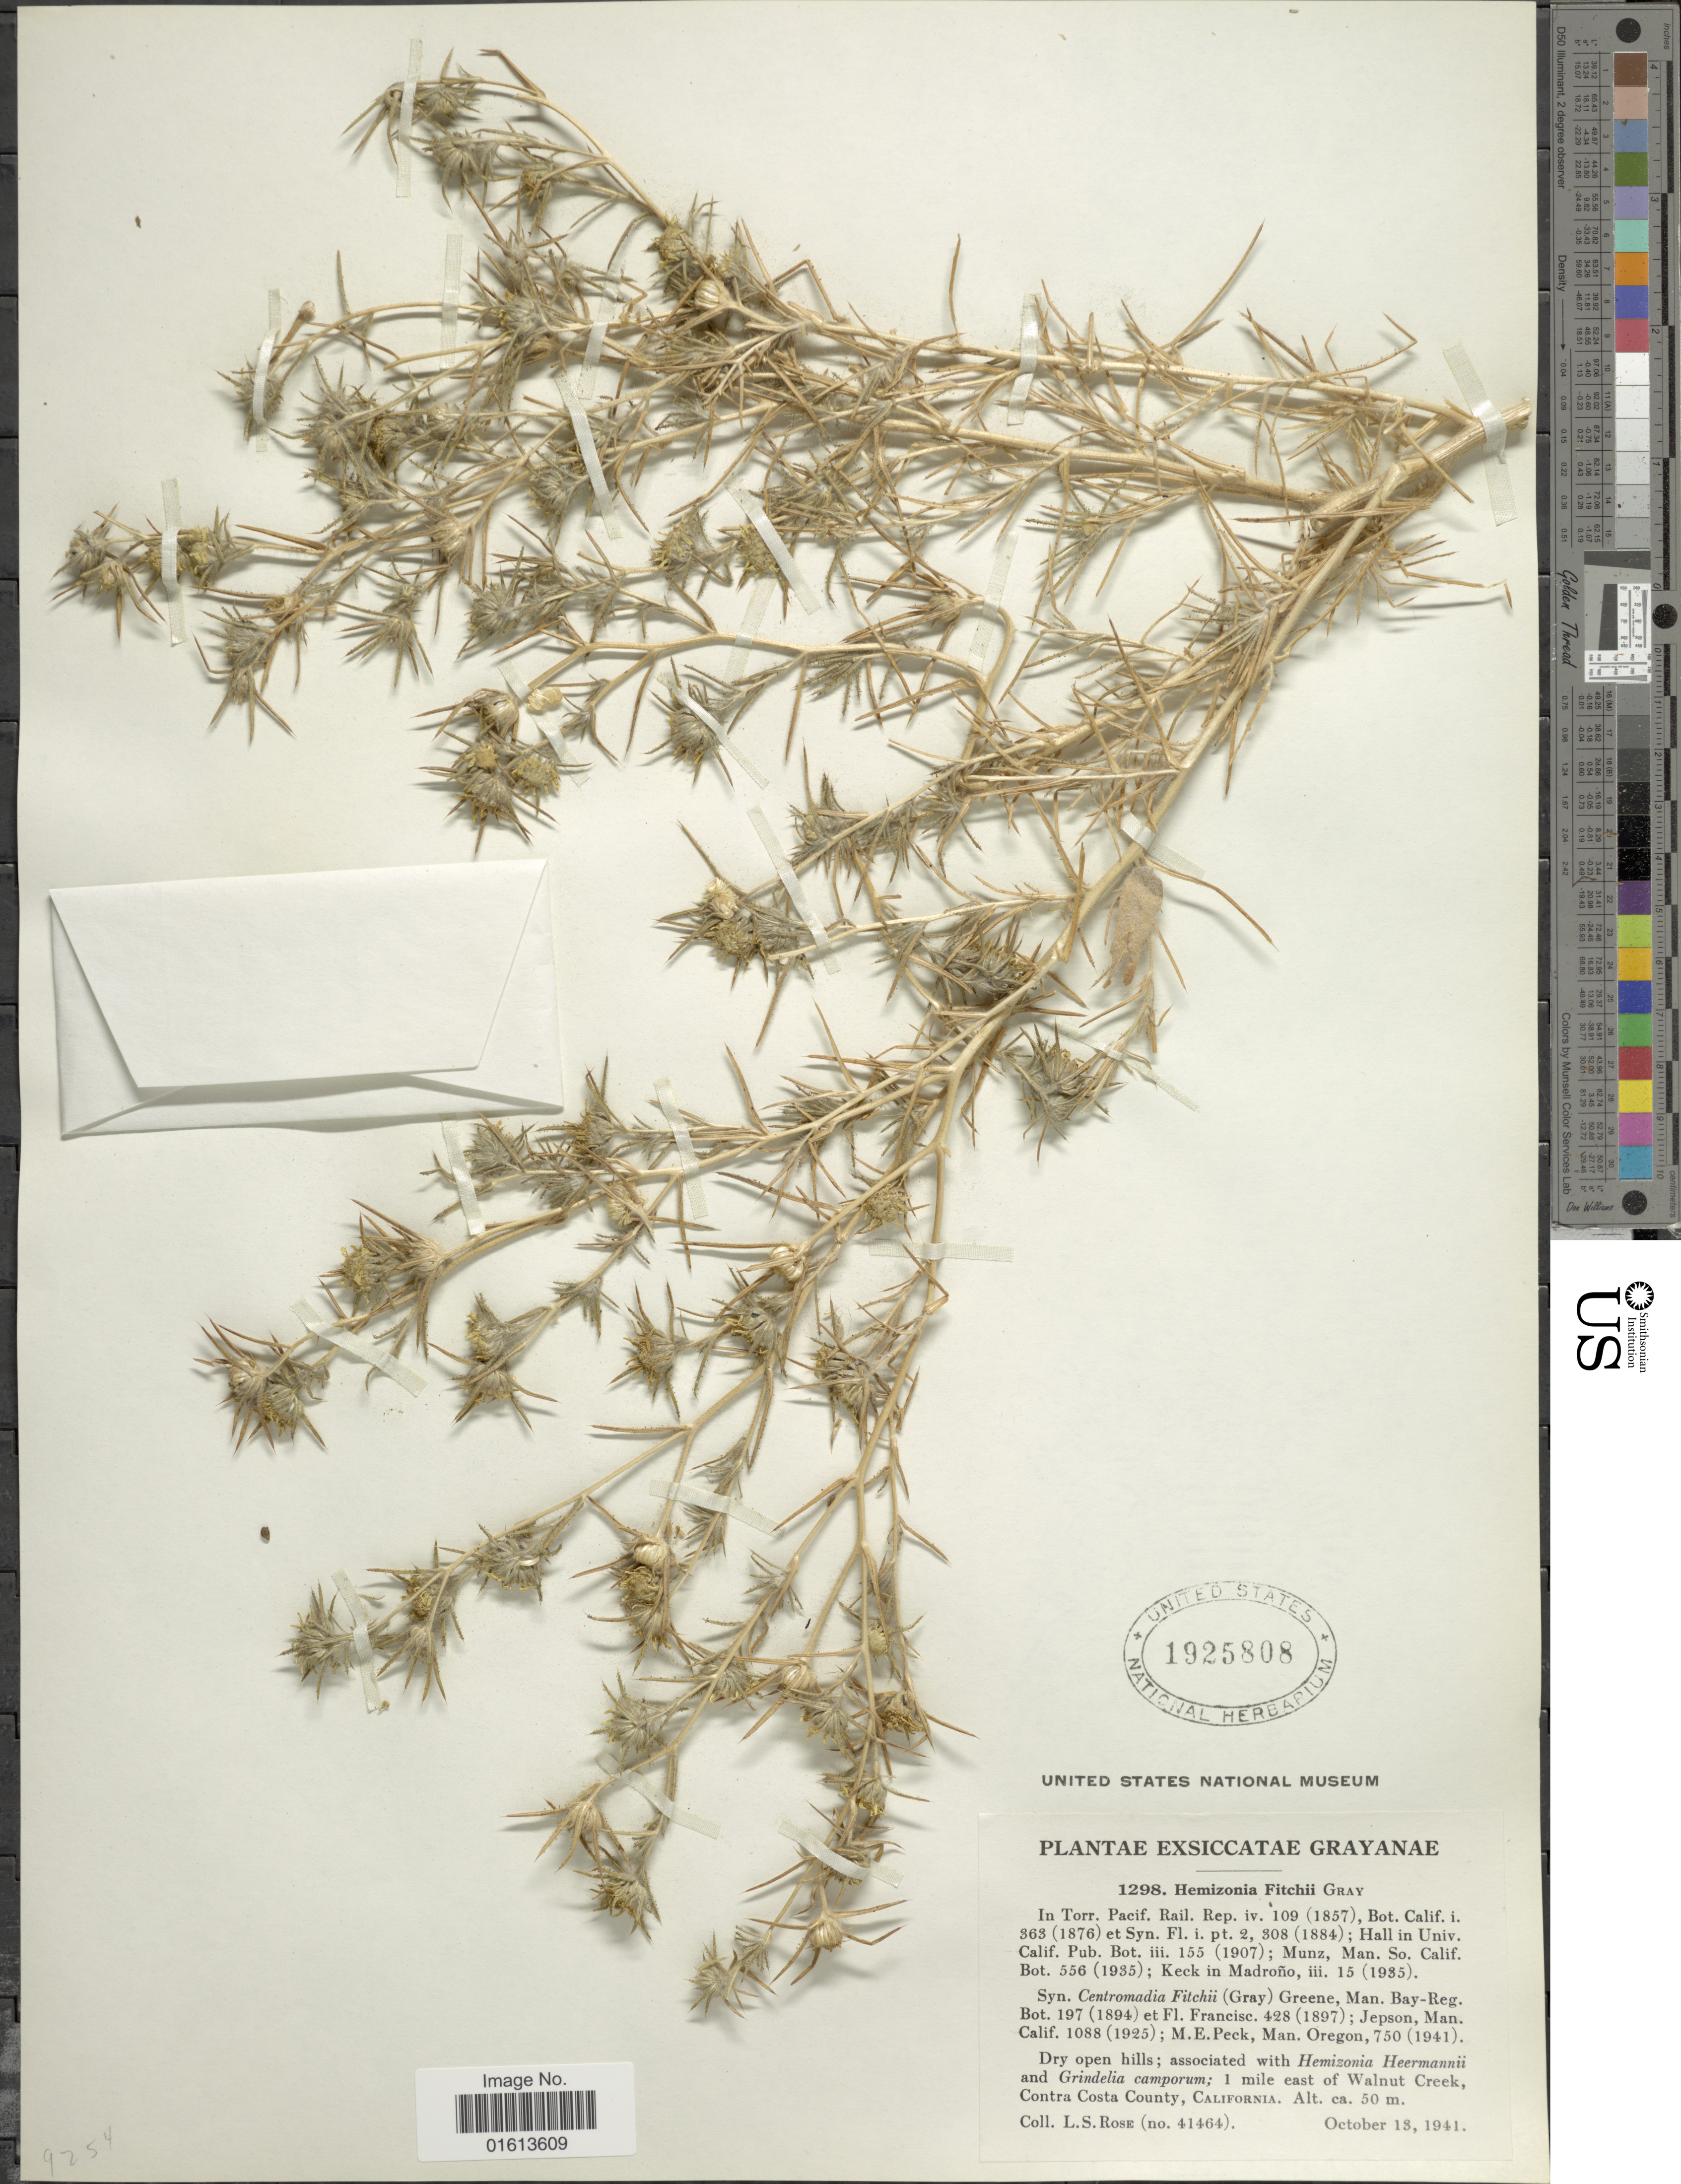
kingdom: Plantae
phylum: Tracheophyta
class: Magnoliopsida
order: Asterales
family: Asteraceae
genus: Centromadia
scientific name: Centromadia fitchii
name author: (A. Gray) Greene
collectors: L. S. Rose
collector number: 41464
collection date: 1941-10-13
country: United States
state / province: California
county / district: Contra Costa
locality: Grayanae. Dry open hills; 1 mile east of Walnut Creek, Contra Costa County, California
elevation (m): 50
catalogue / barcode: US 1925808